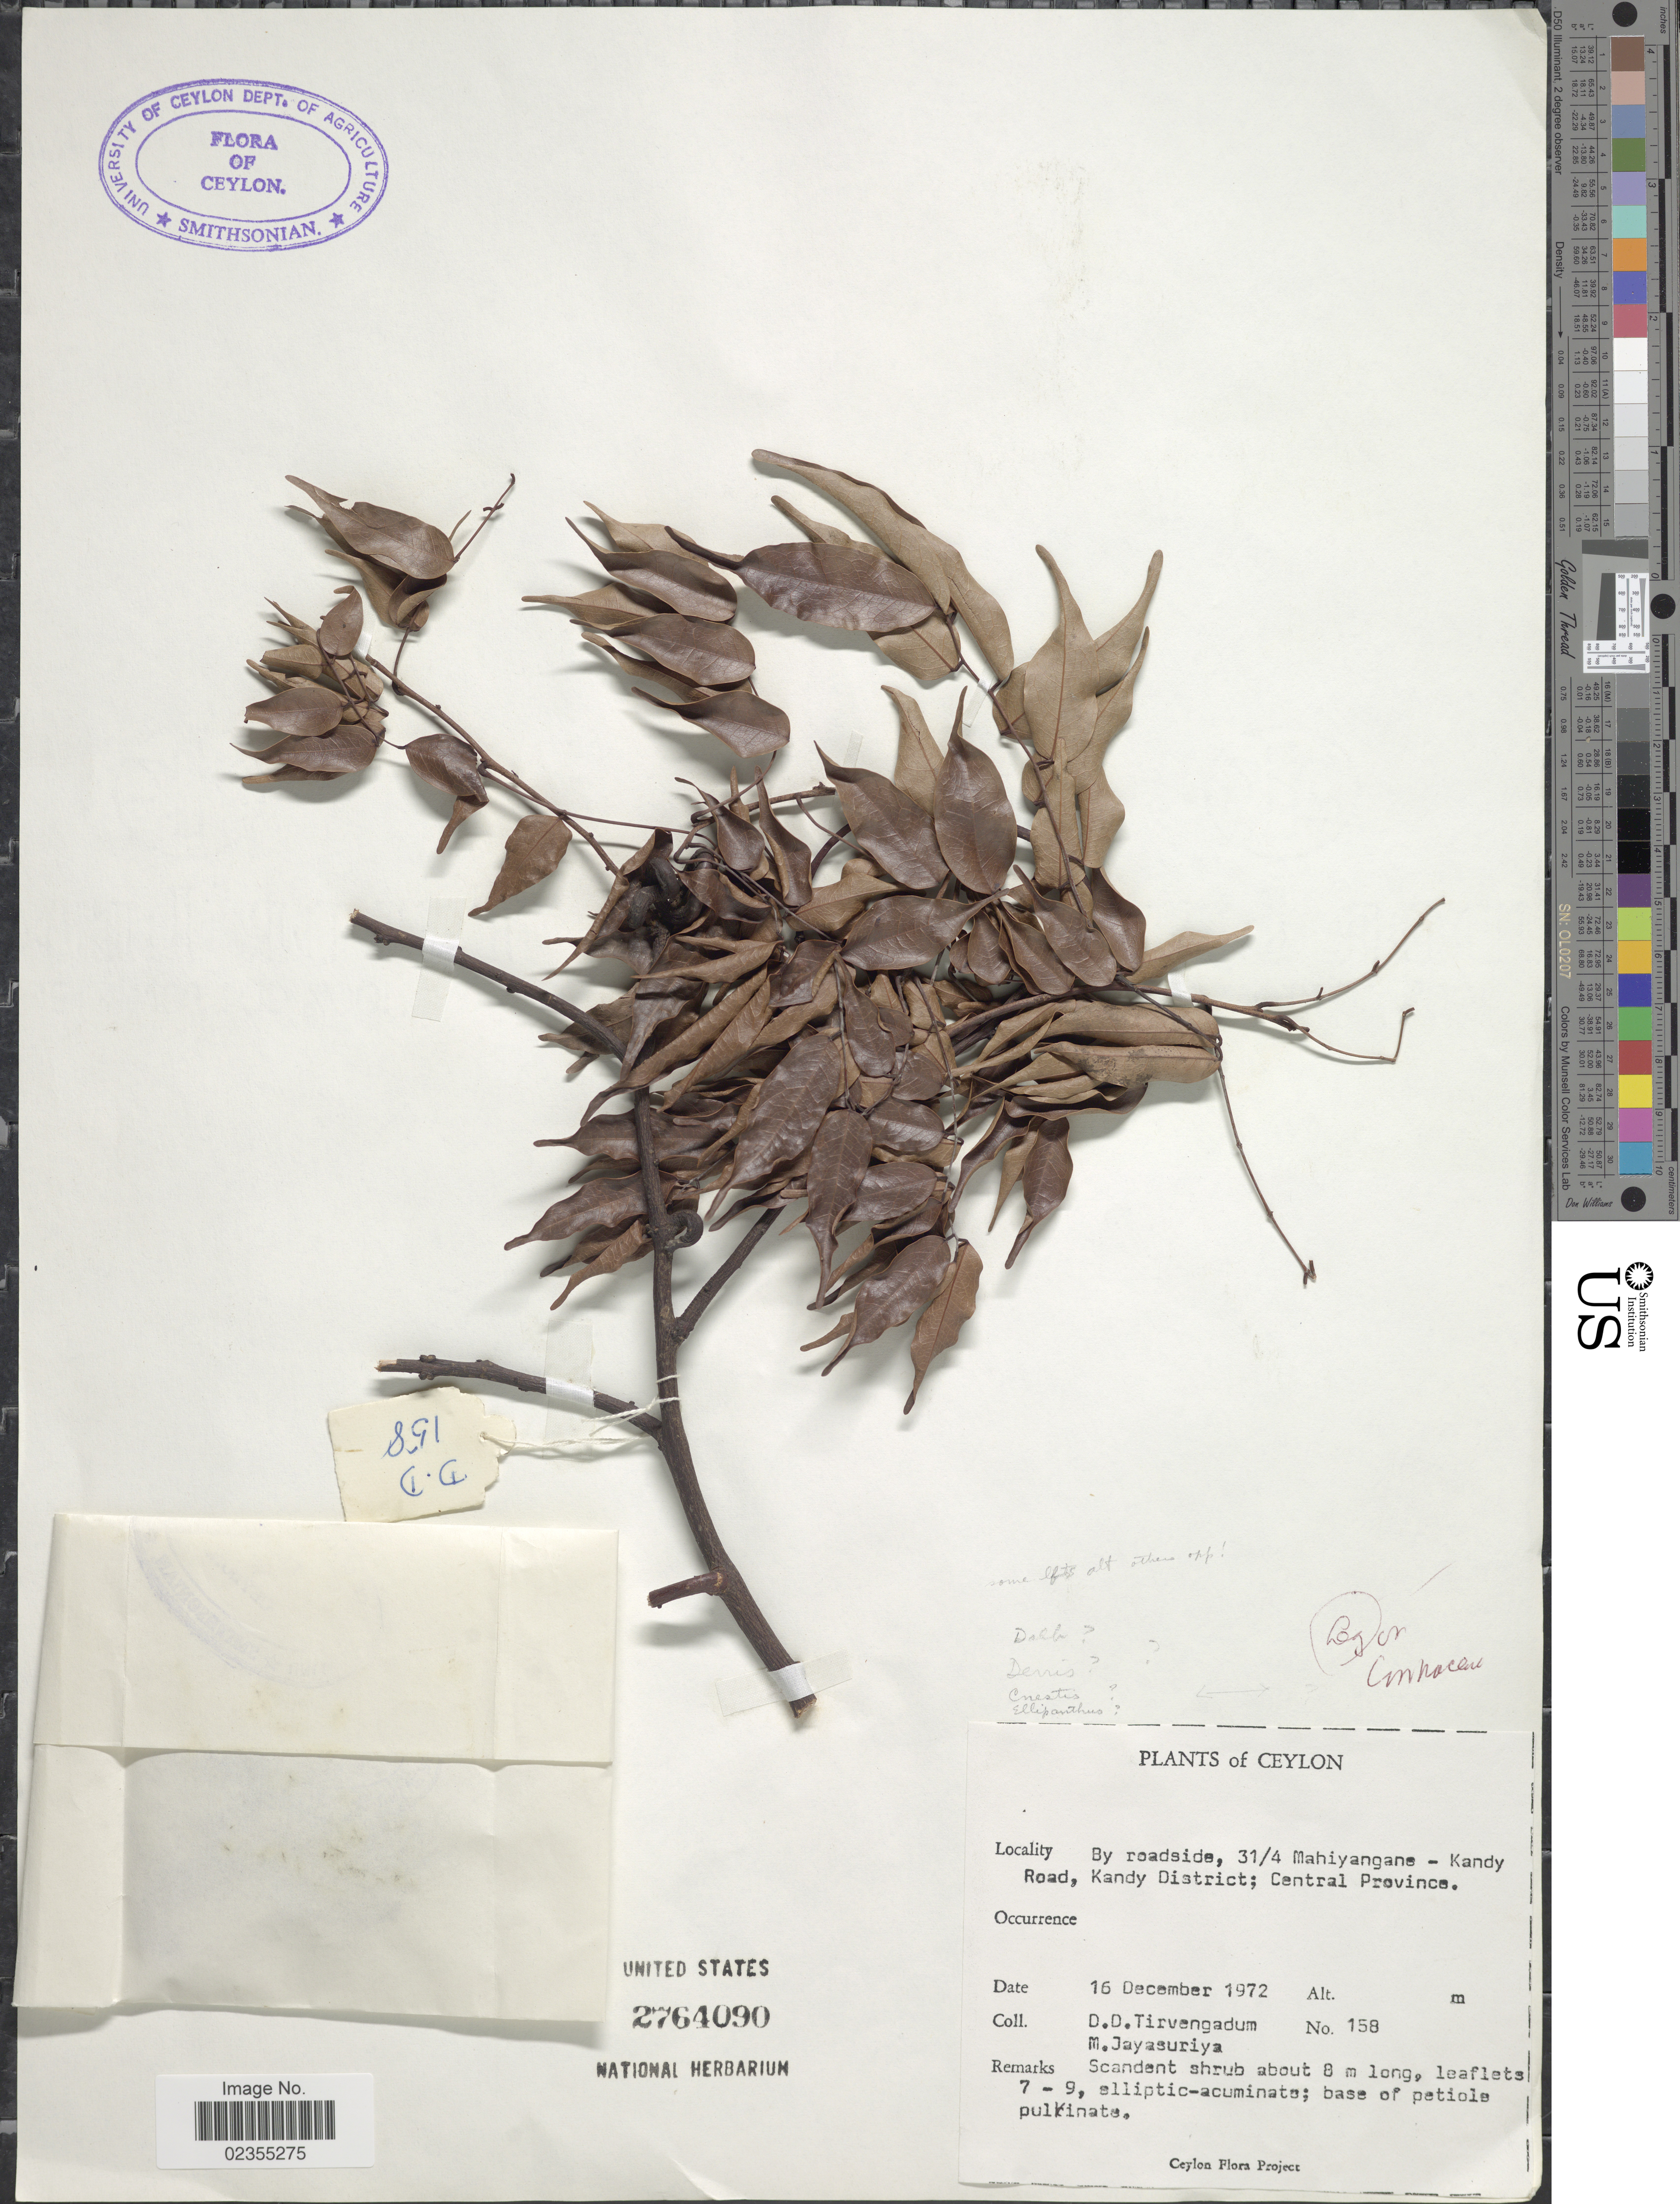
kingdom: Plantae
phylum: Tracheophyta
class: Magnoliopsida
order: Fabales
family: Fabaceae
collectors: D. Tirvengadum & M. Jayasuriya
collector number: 158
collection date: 1972-12-16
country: Sri Lanka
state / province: Central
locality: Ceylon. By roadside, 31/4 Mahiyangane - Kandy Road, Kandy District; Central Province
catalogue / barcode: US 2764090